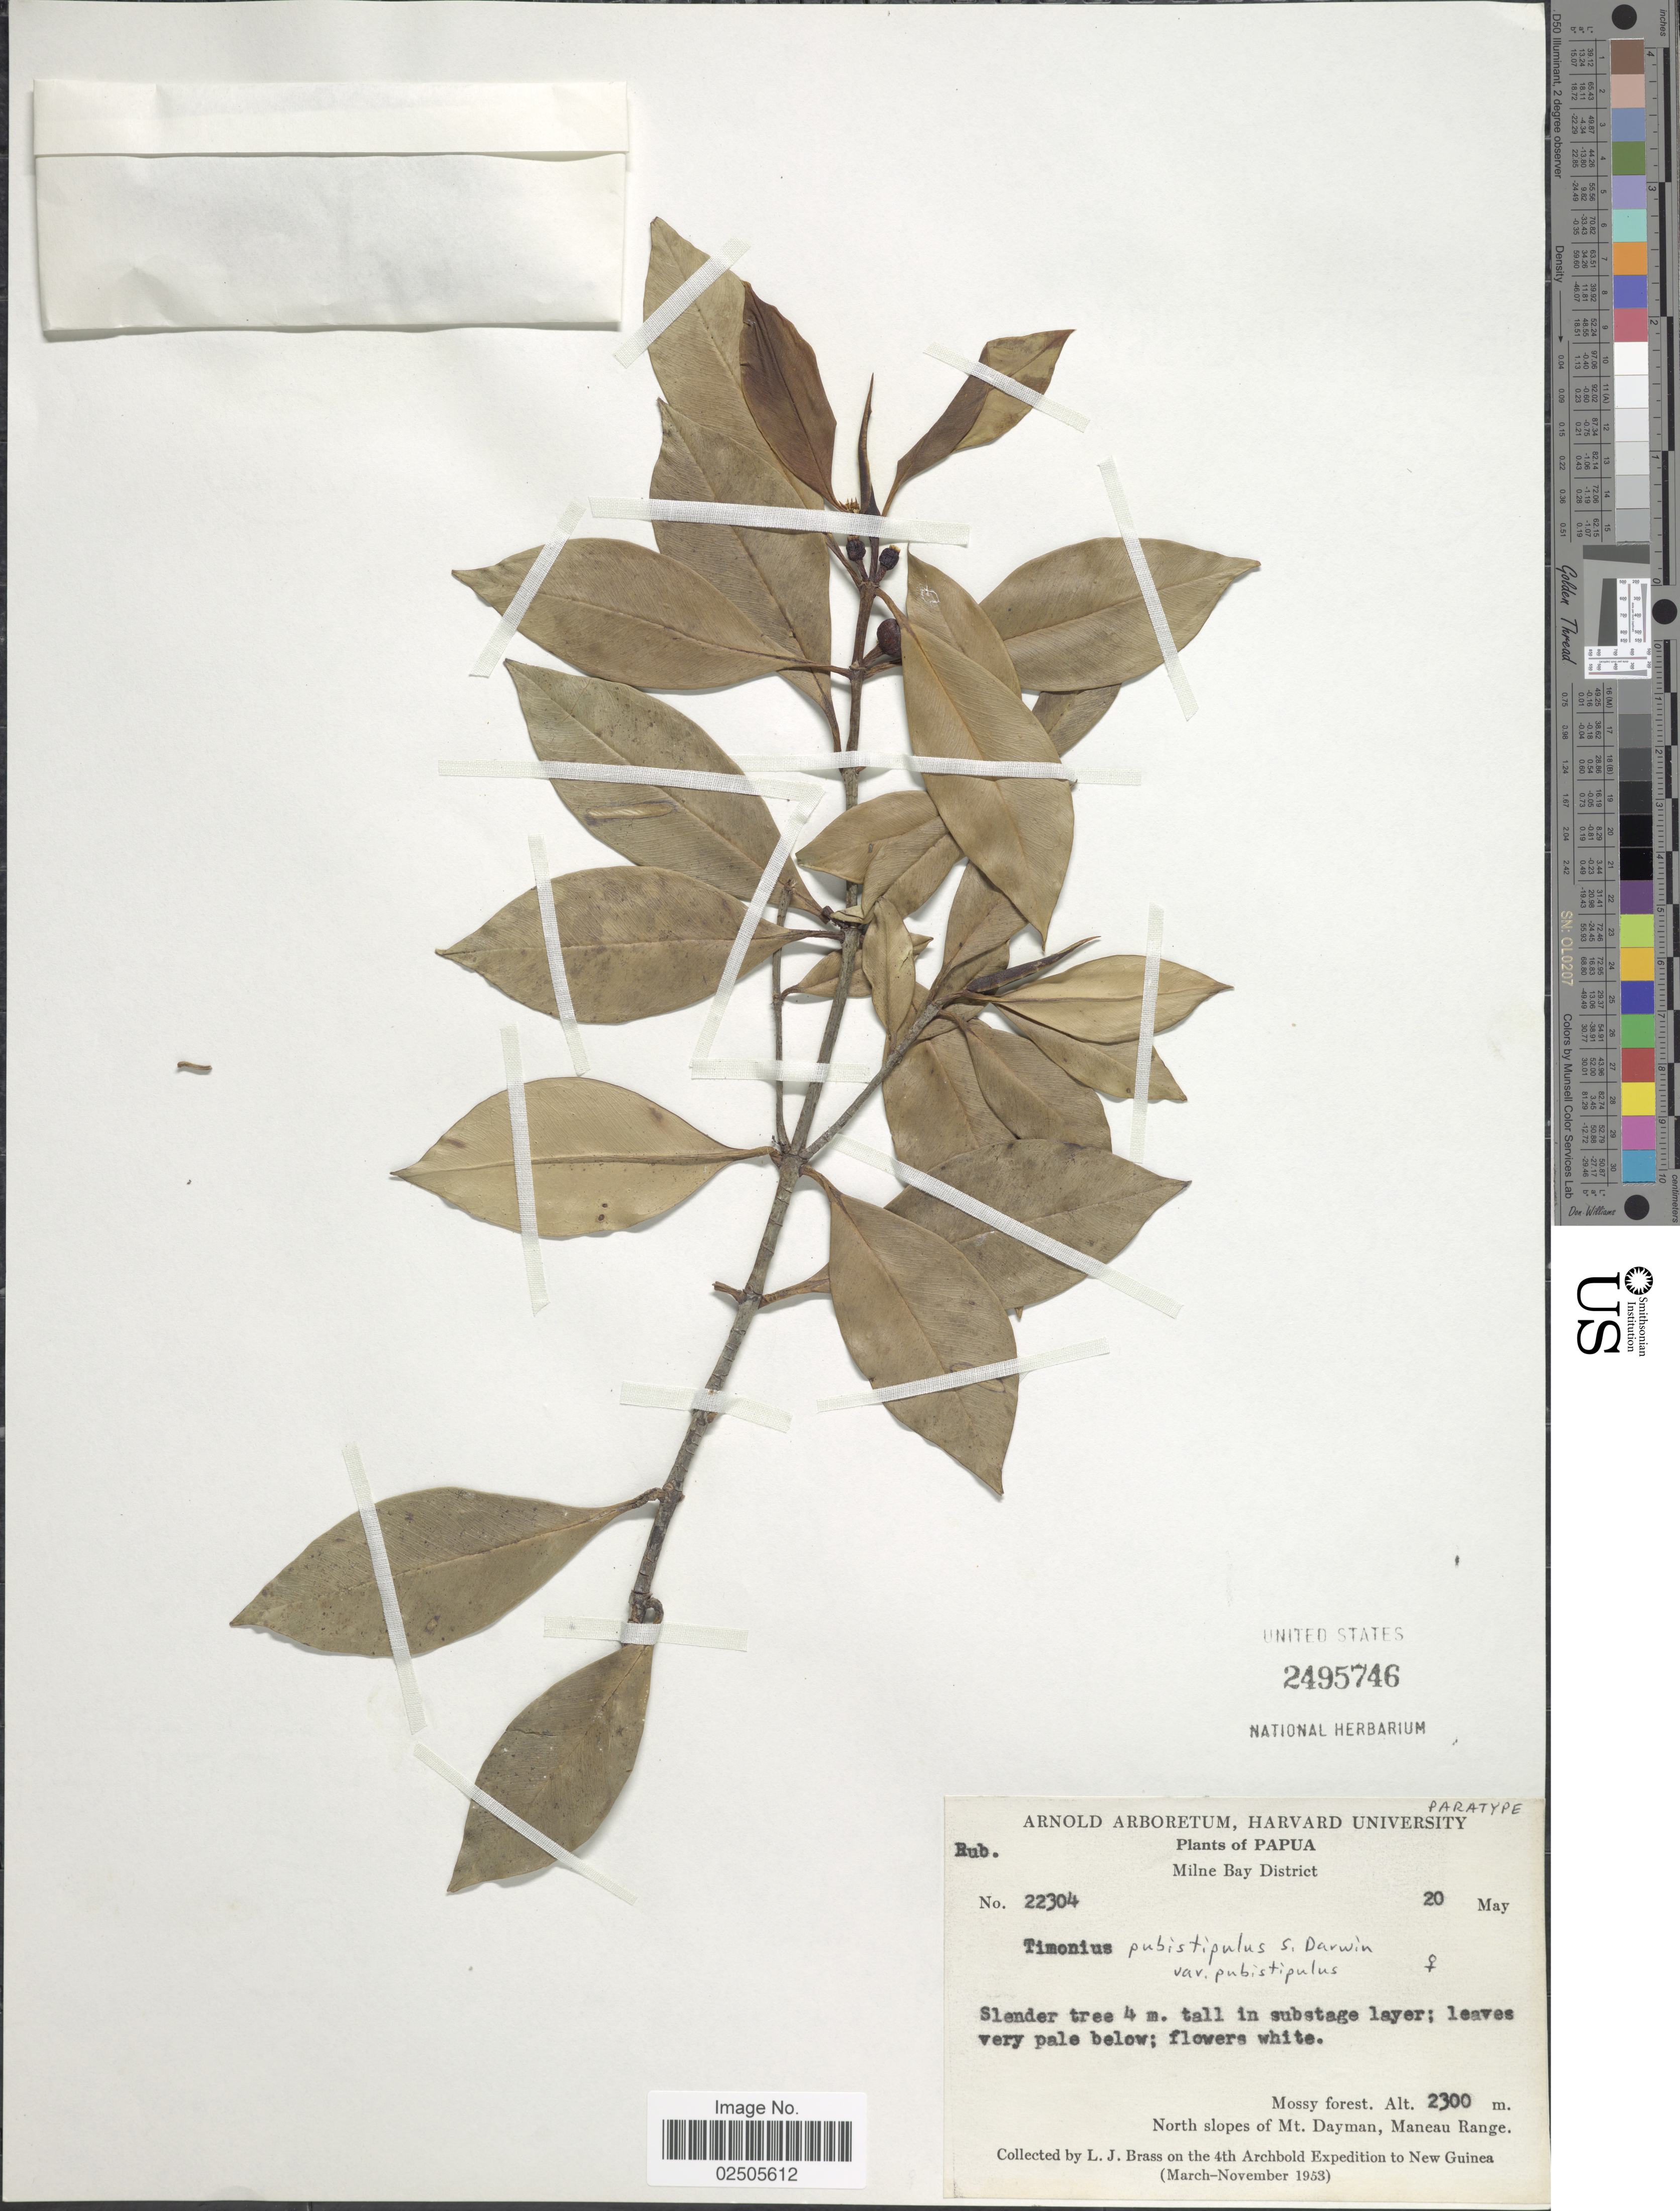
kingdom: Plantae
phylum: Tracheophyta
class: Magnoliopsida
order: Gentianales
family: Rubiaceae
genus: Timonius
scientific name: Timonius pubistipulus var. pubistipulus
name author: S.P. Darwin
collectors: L. J. Brass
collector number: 22304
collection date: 1953-05-20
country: Papua New Guinea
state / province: Milne Bay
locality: Papua, Milne Bay District, North slopes of Mt. Dayman, Maneau Range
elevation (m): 2300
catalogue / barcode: US 2495746